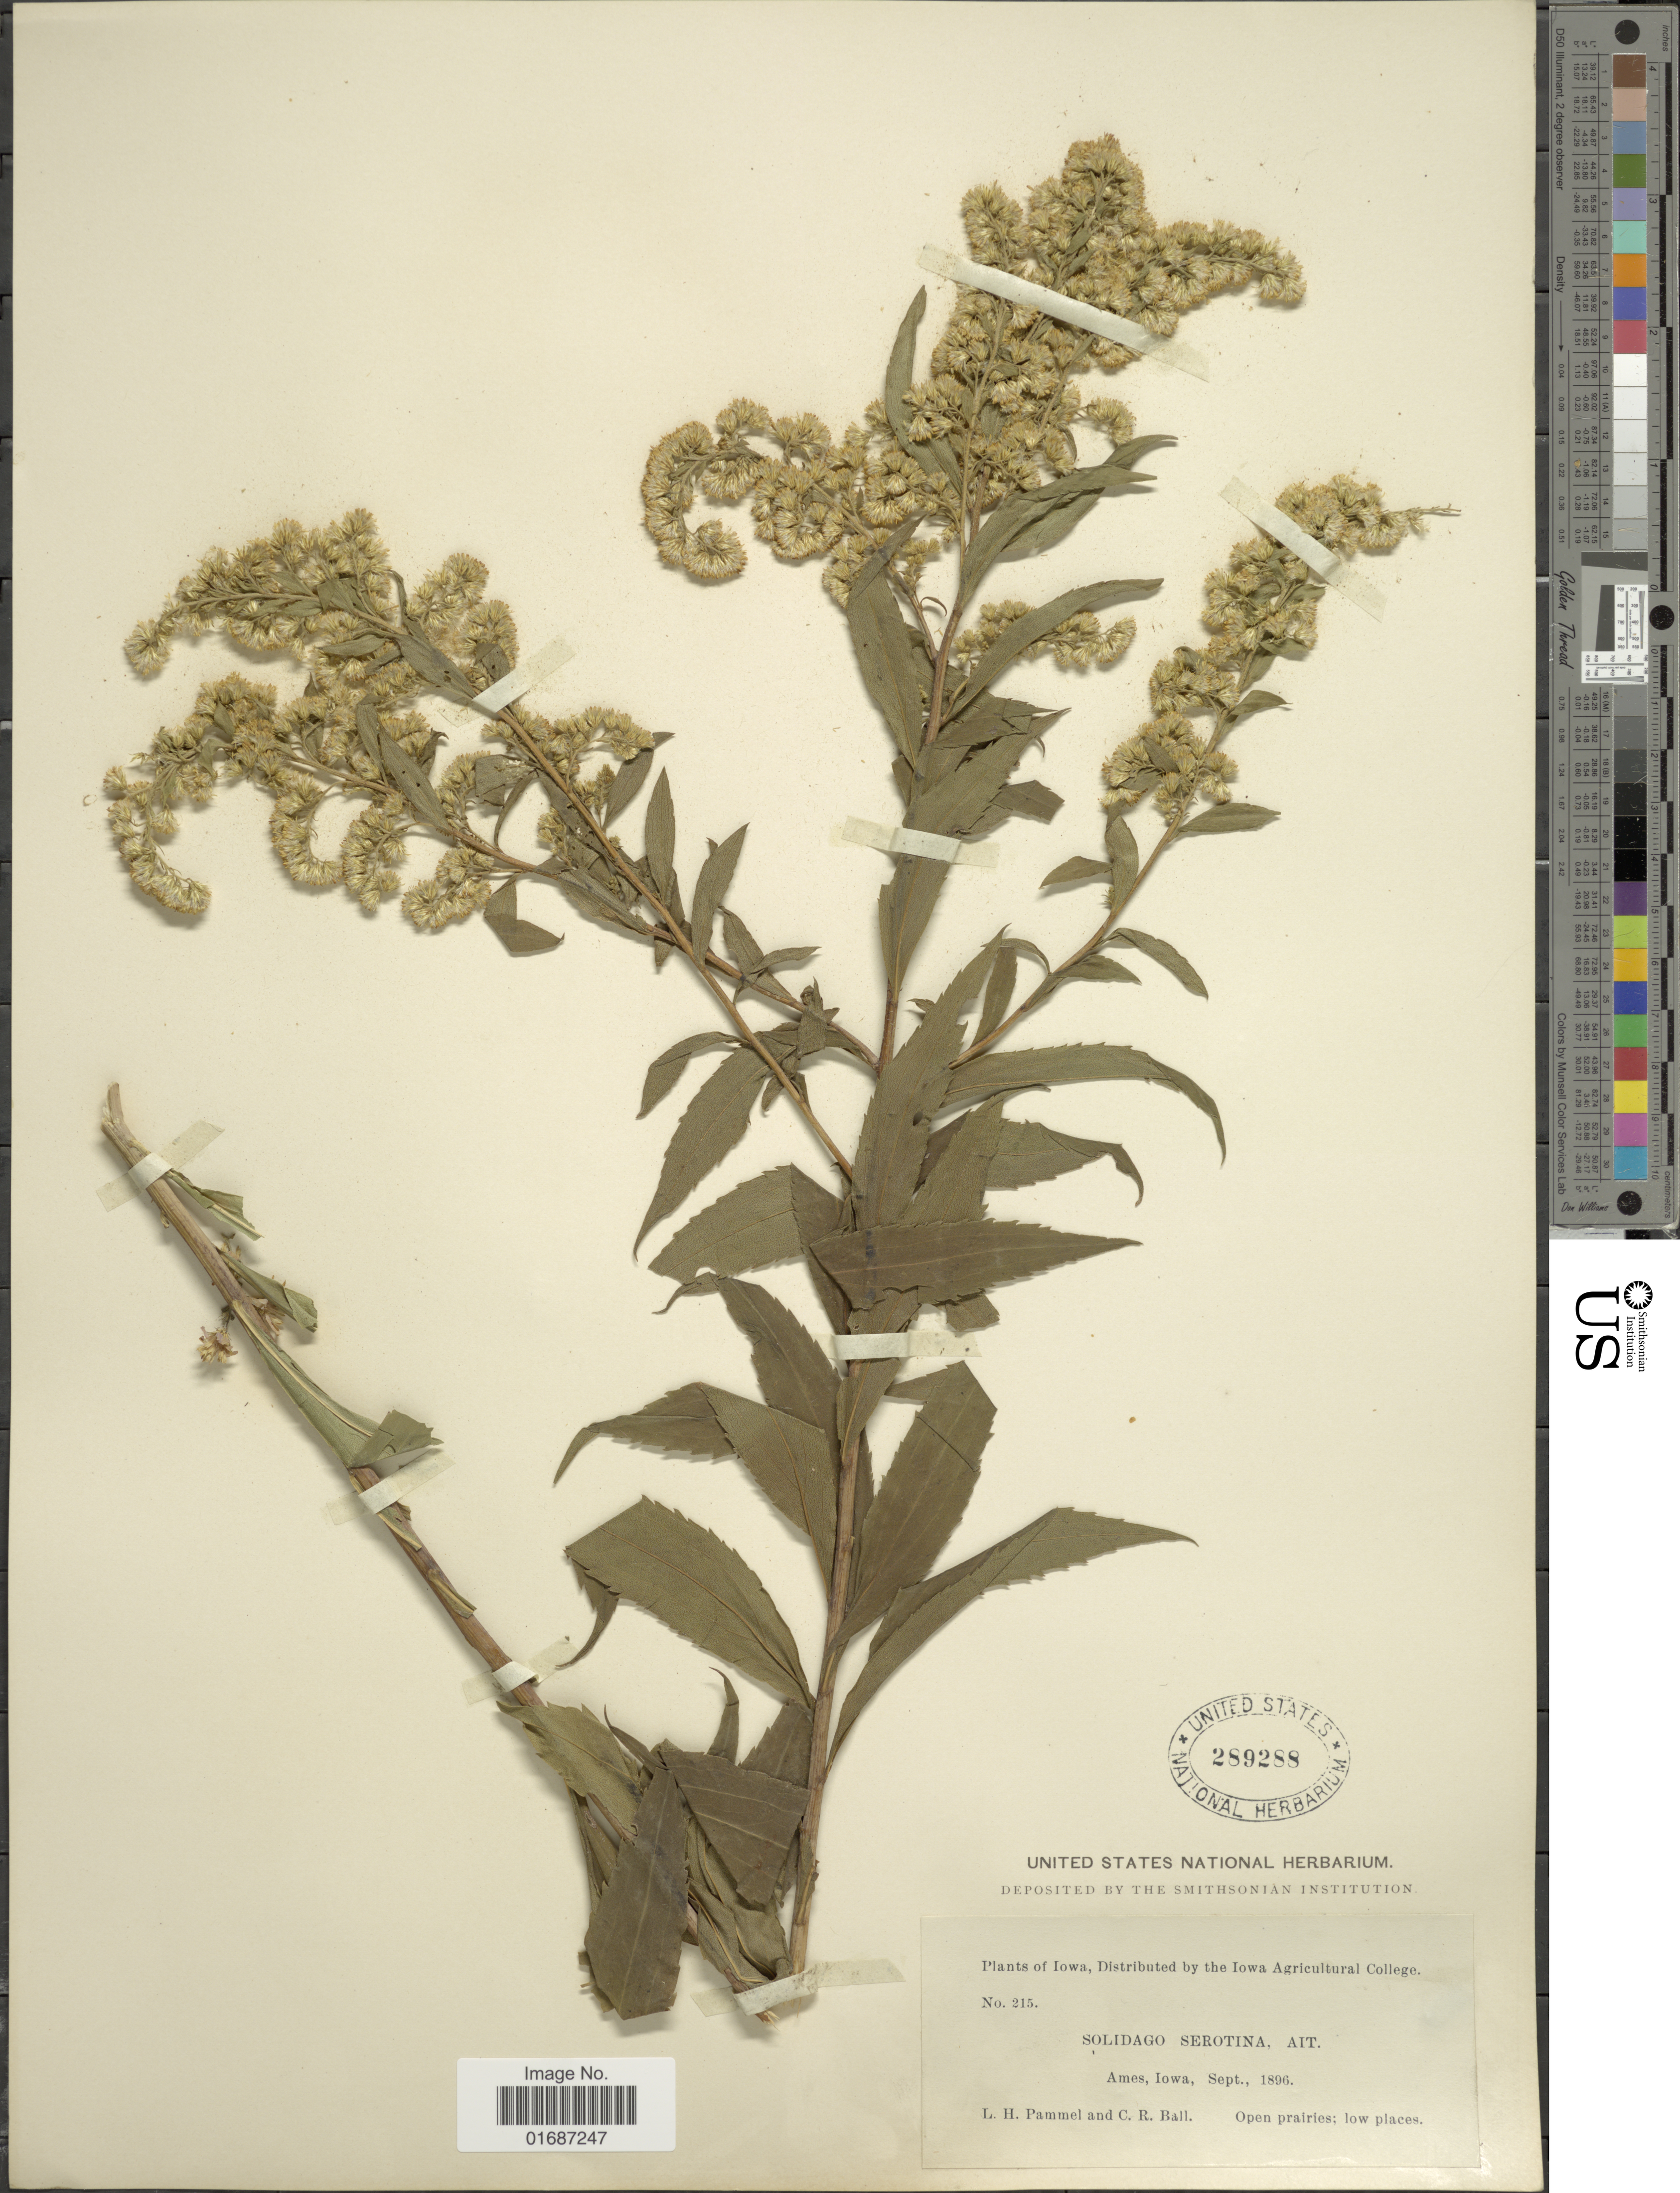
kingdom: Plantae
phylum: Tracheophyta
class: Magnoliopsida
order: Asterales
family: Asteraceae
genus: Solidago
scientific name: Solidago gigantea var. leiophylla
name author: Fernald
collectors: L. Pammel & C. R. Ball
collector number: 215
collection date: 1896-09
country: United States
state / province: Iowa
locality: Ames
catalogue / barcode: US 289288